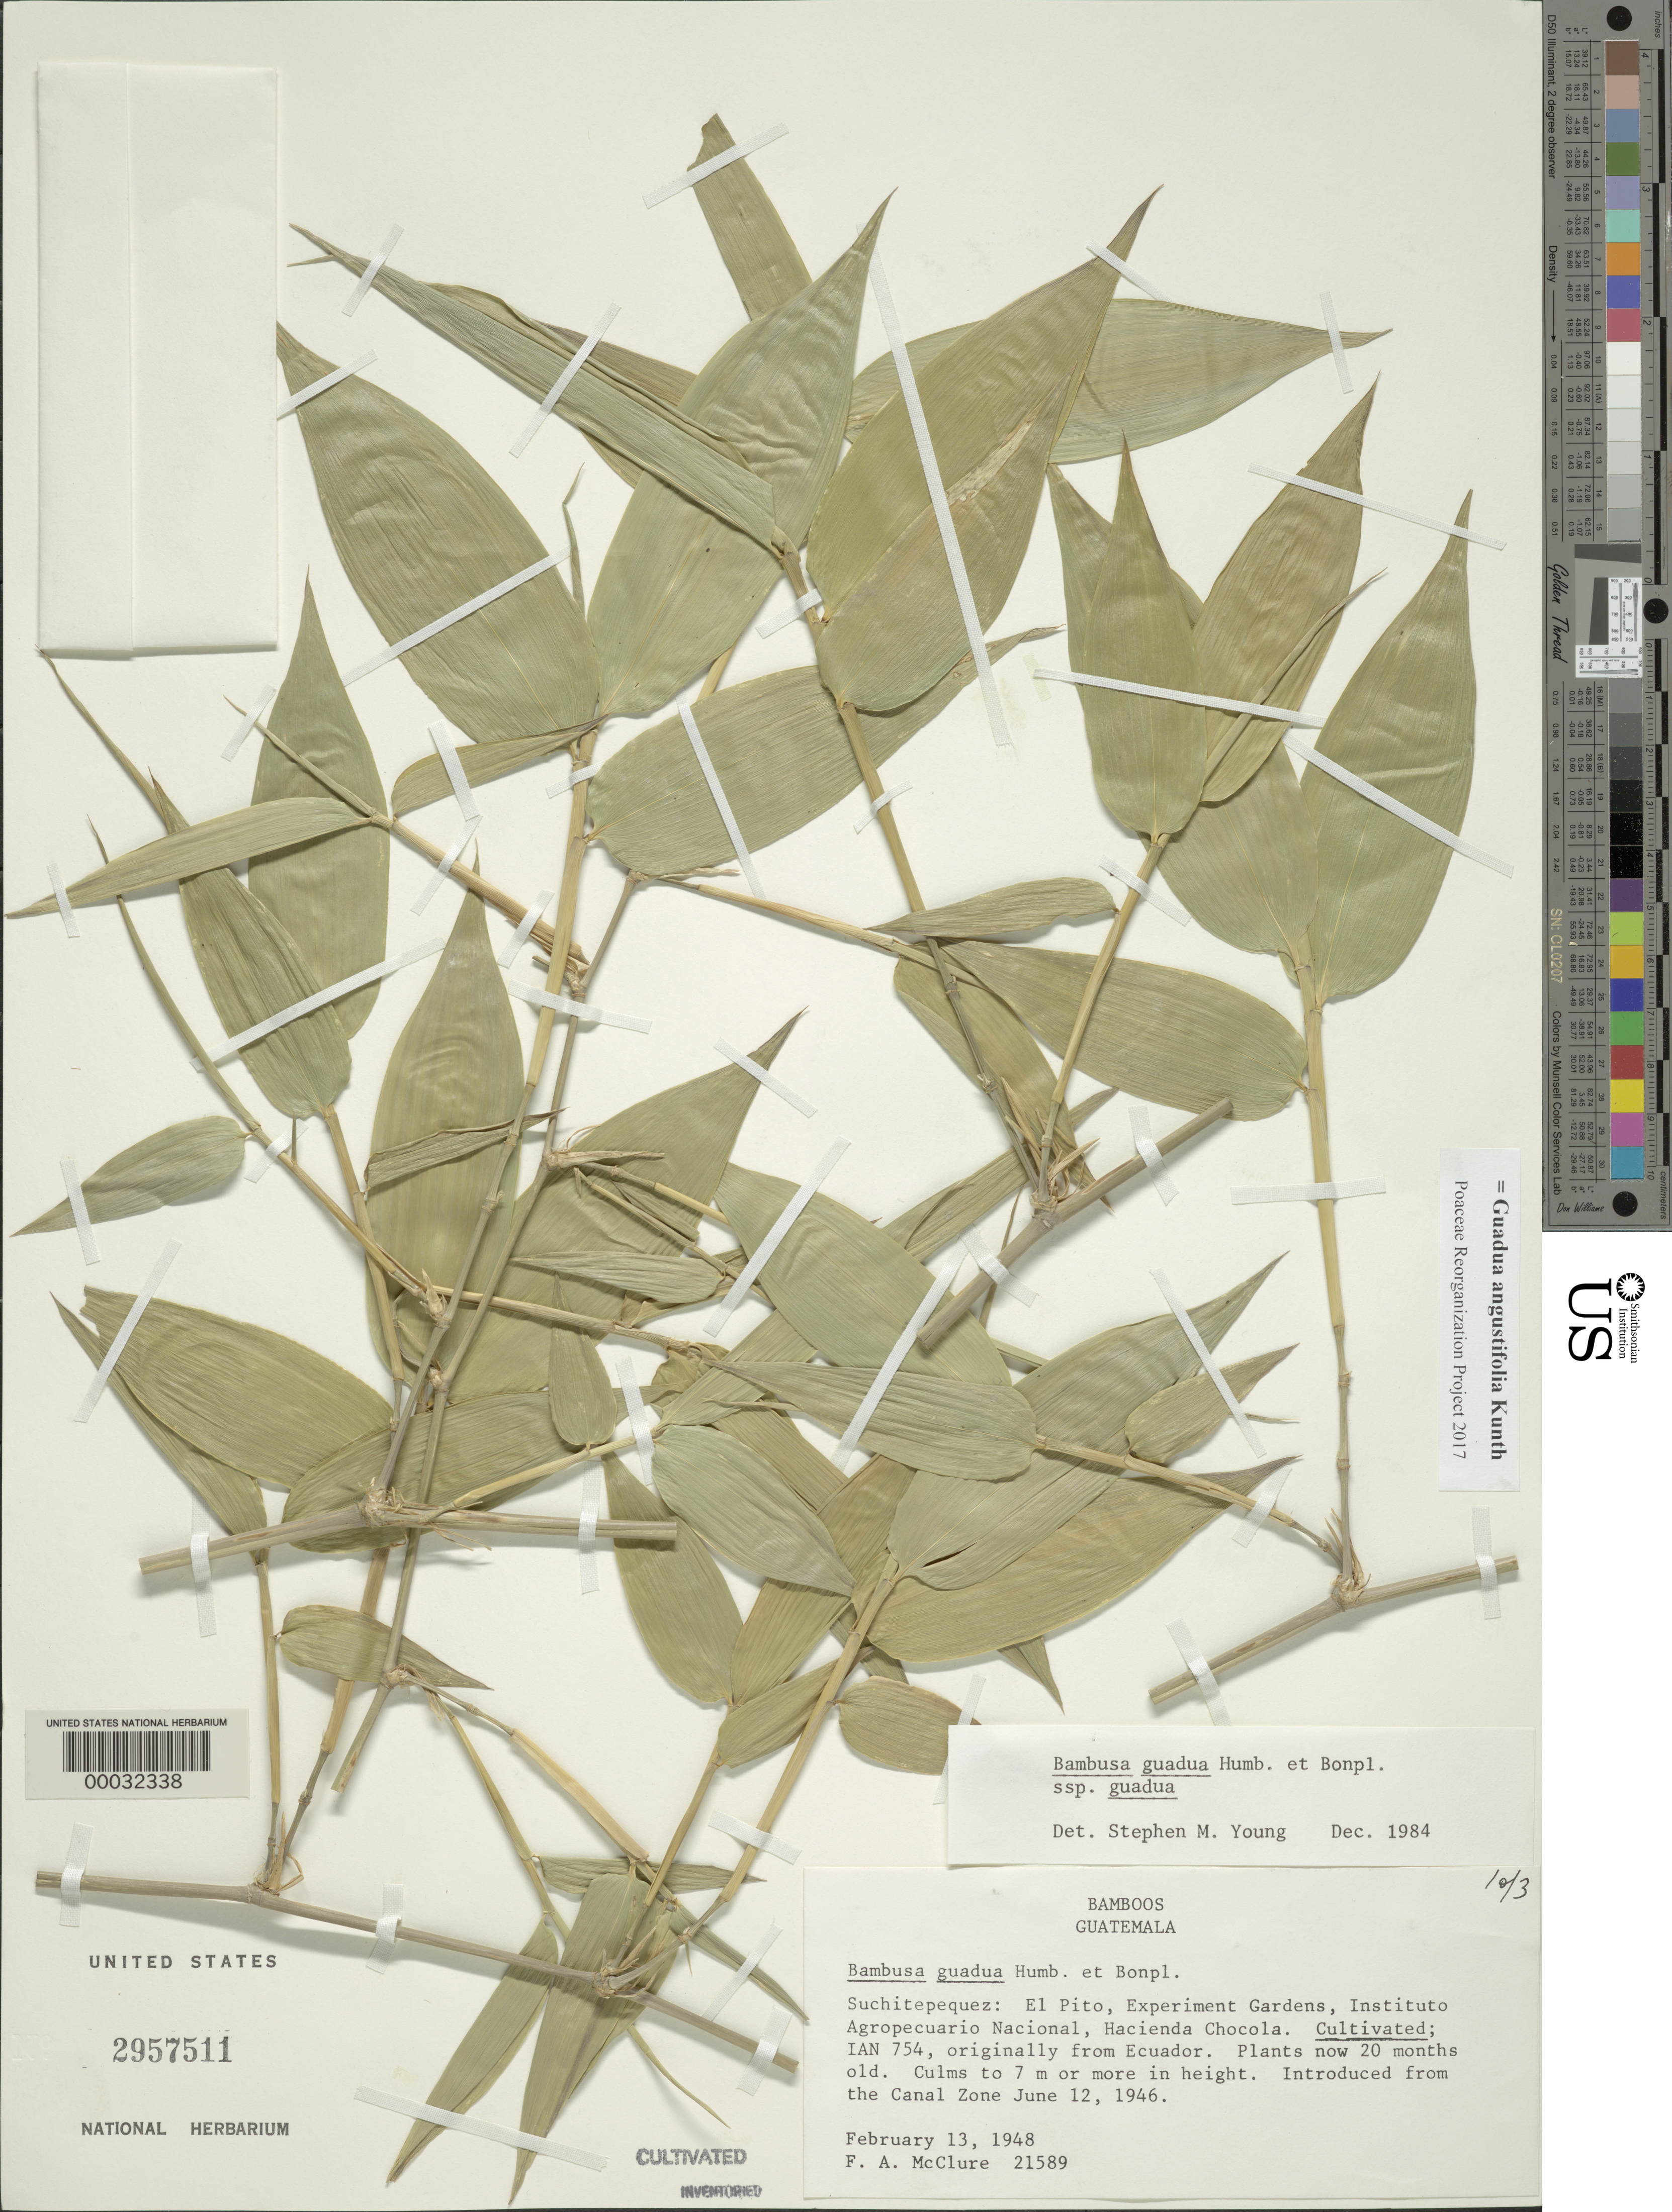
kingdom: Plantae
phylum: Tracheophyta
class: Liliopsida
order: Poales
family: Poaceae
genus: Guadua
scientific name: Guadua angustifolia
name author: Kunth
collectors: F. A. McClure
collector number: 21589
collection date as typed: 13 Feb 1948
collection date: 1948-02-13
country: Guatemala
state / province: Suchitepéquez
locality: Hacienda Chocola; El Pito, Experiment Gardens, Institutio Agropecuario Nacional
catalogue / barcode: US 2957511